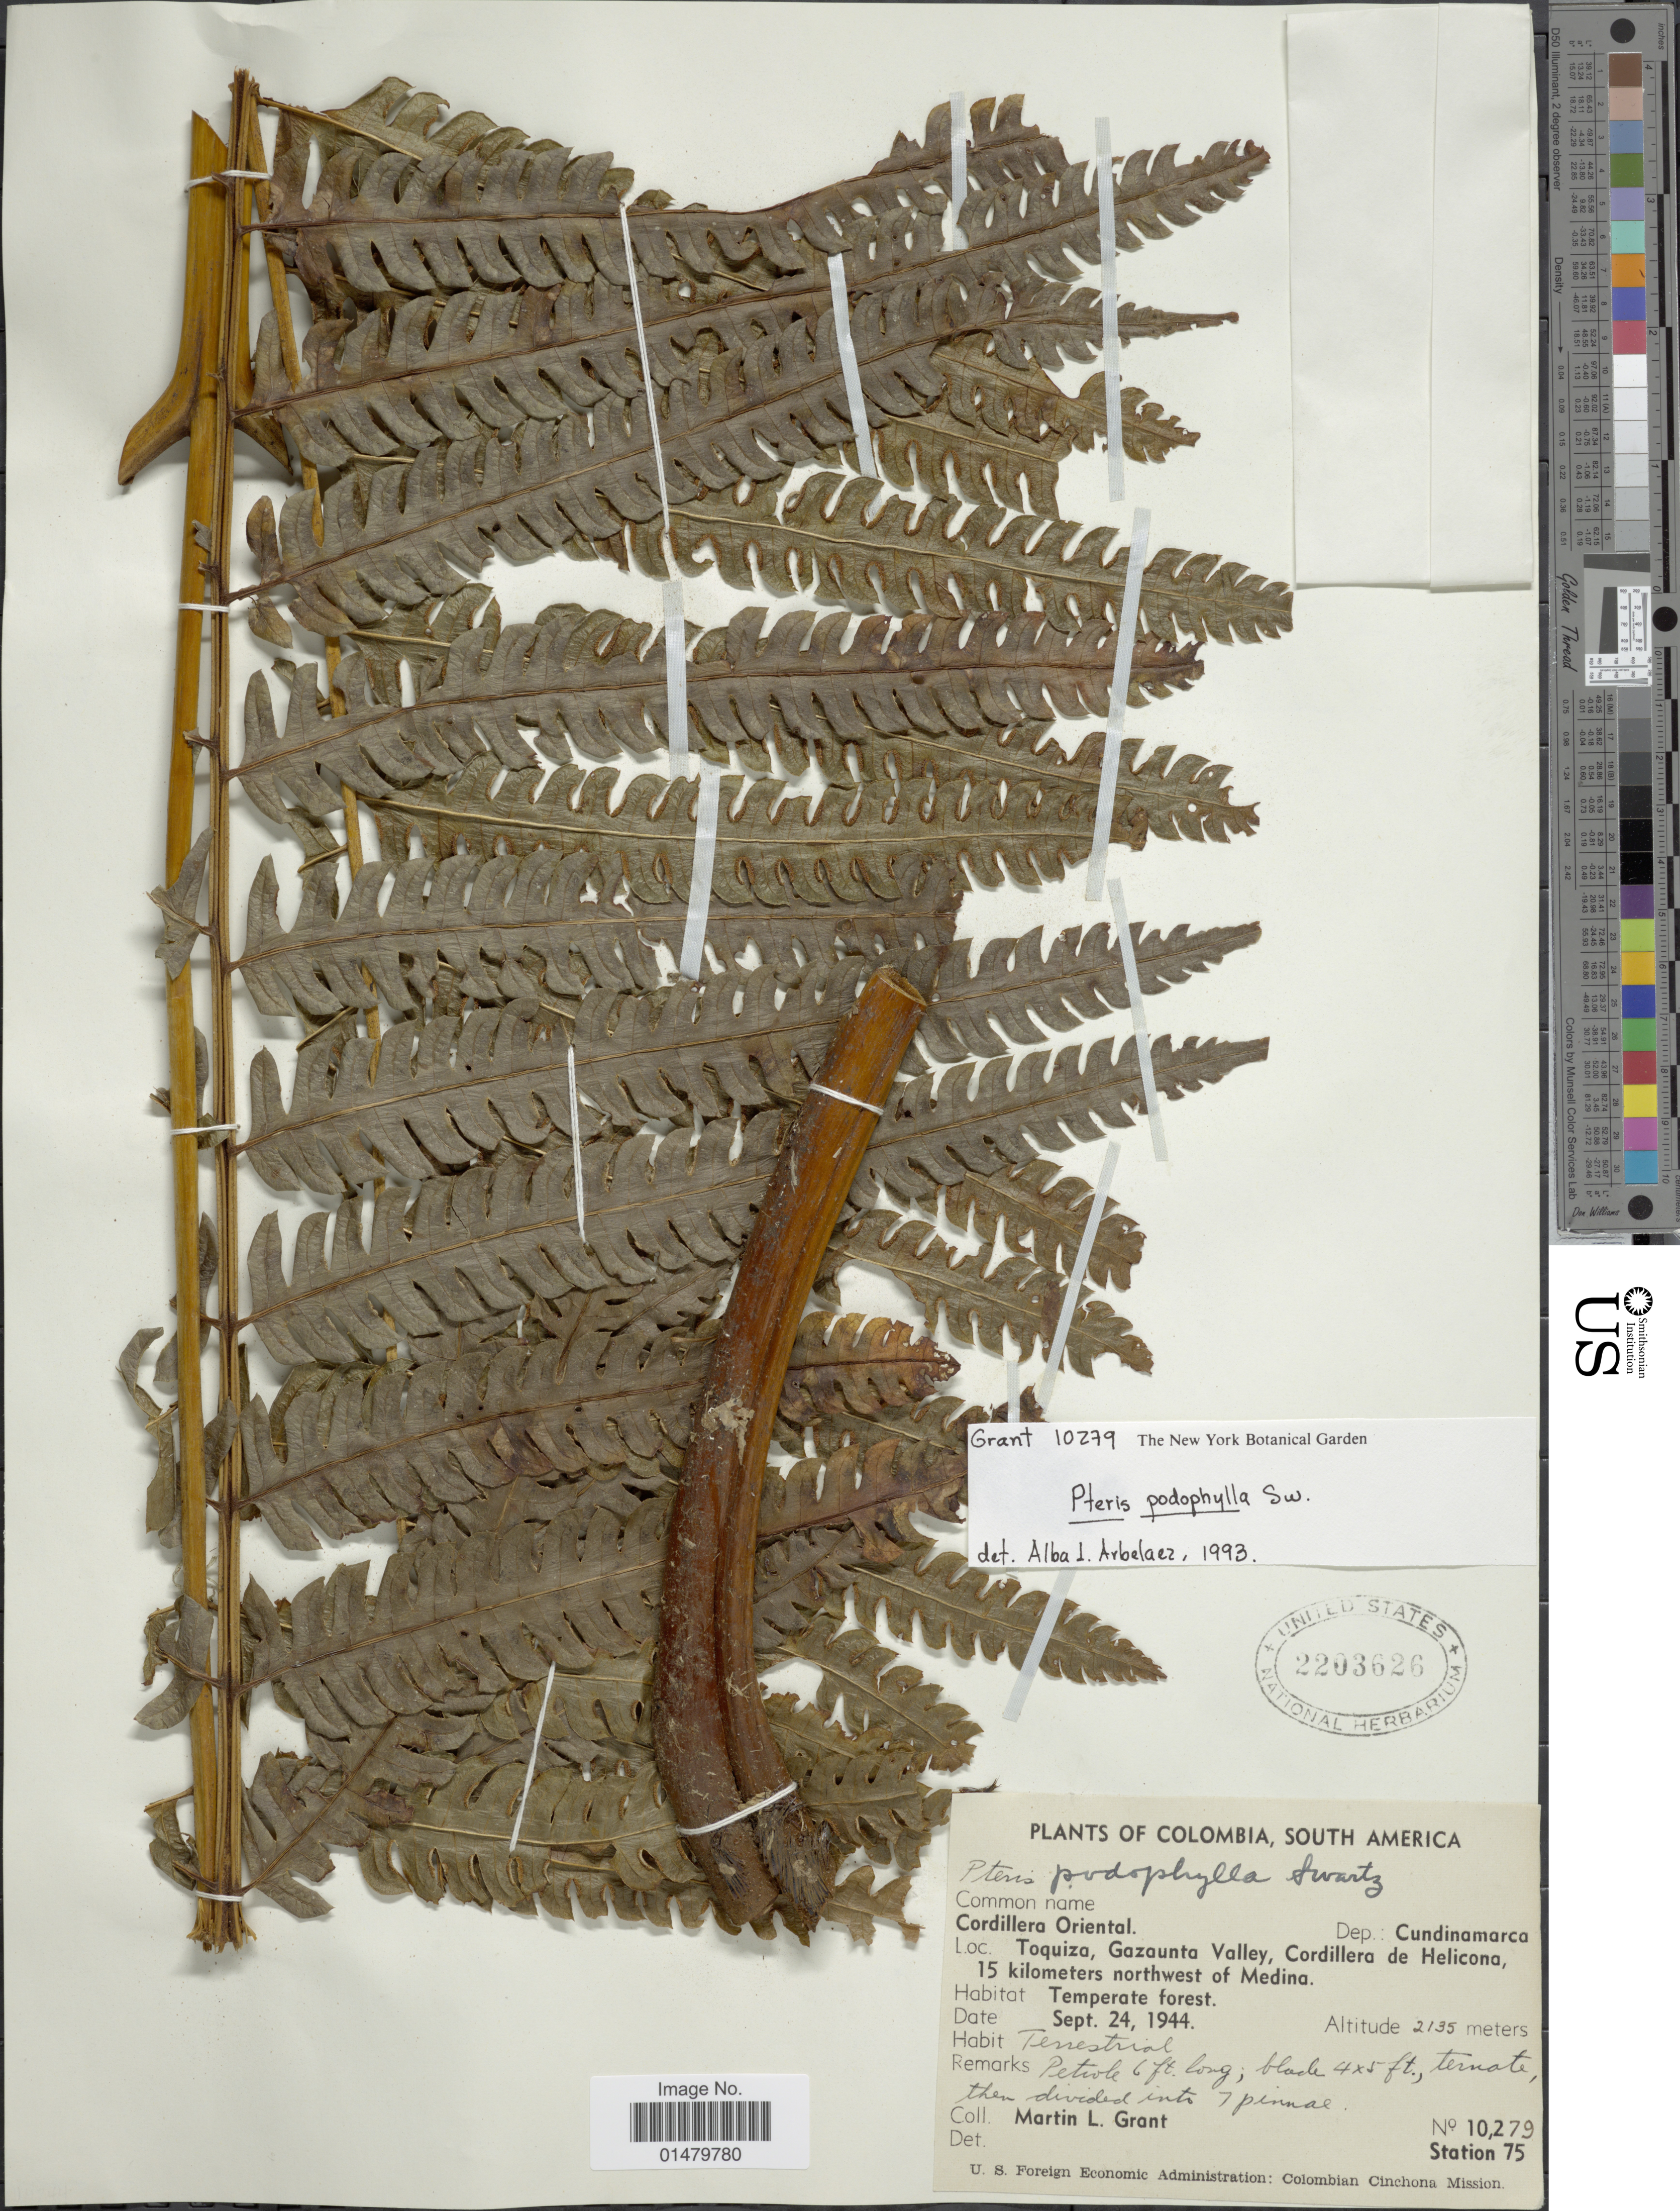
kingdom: Plantae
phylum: Tracheophyta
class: Polypodiopsida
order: Polypodiales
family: Pteridaceae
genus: Pteris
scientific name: Pteris podophylla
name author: Sw.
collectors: M. L. Grant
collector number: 10279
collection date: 1944-09-24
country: Colombia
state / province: Cundinamarca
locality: Cordillera Oriental. Dep.: Cundinamarca. Toquiza, Gazaunta Valley, Cordillera de Helicona, 15 kilometers northwest of Medina.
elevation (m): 2135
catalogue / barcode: US 2203626